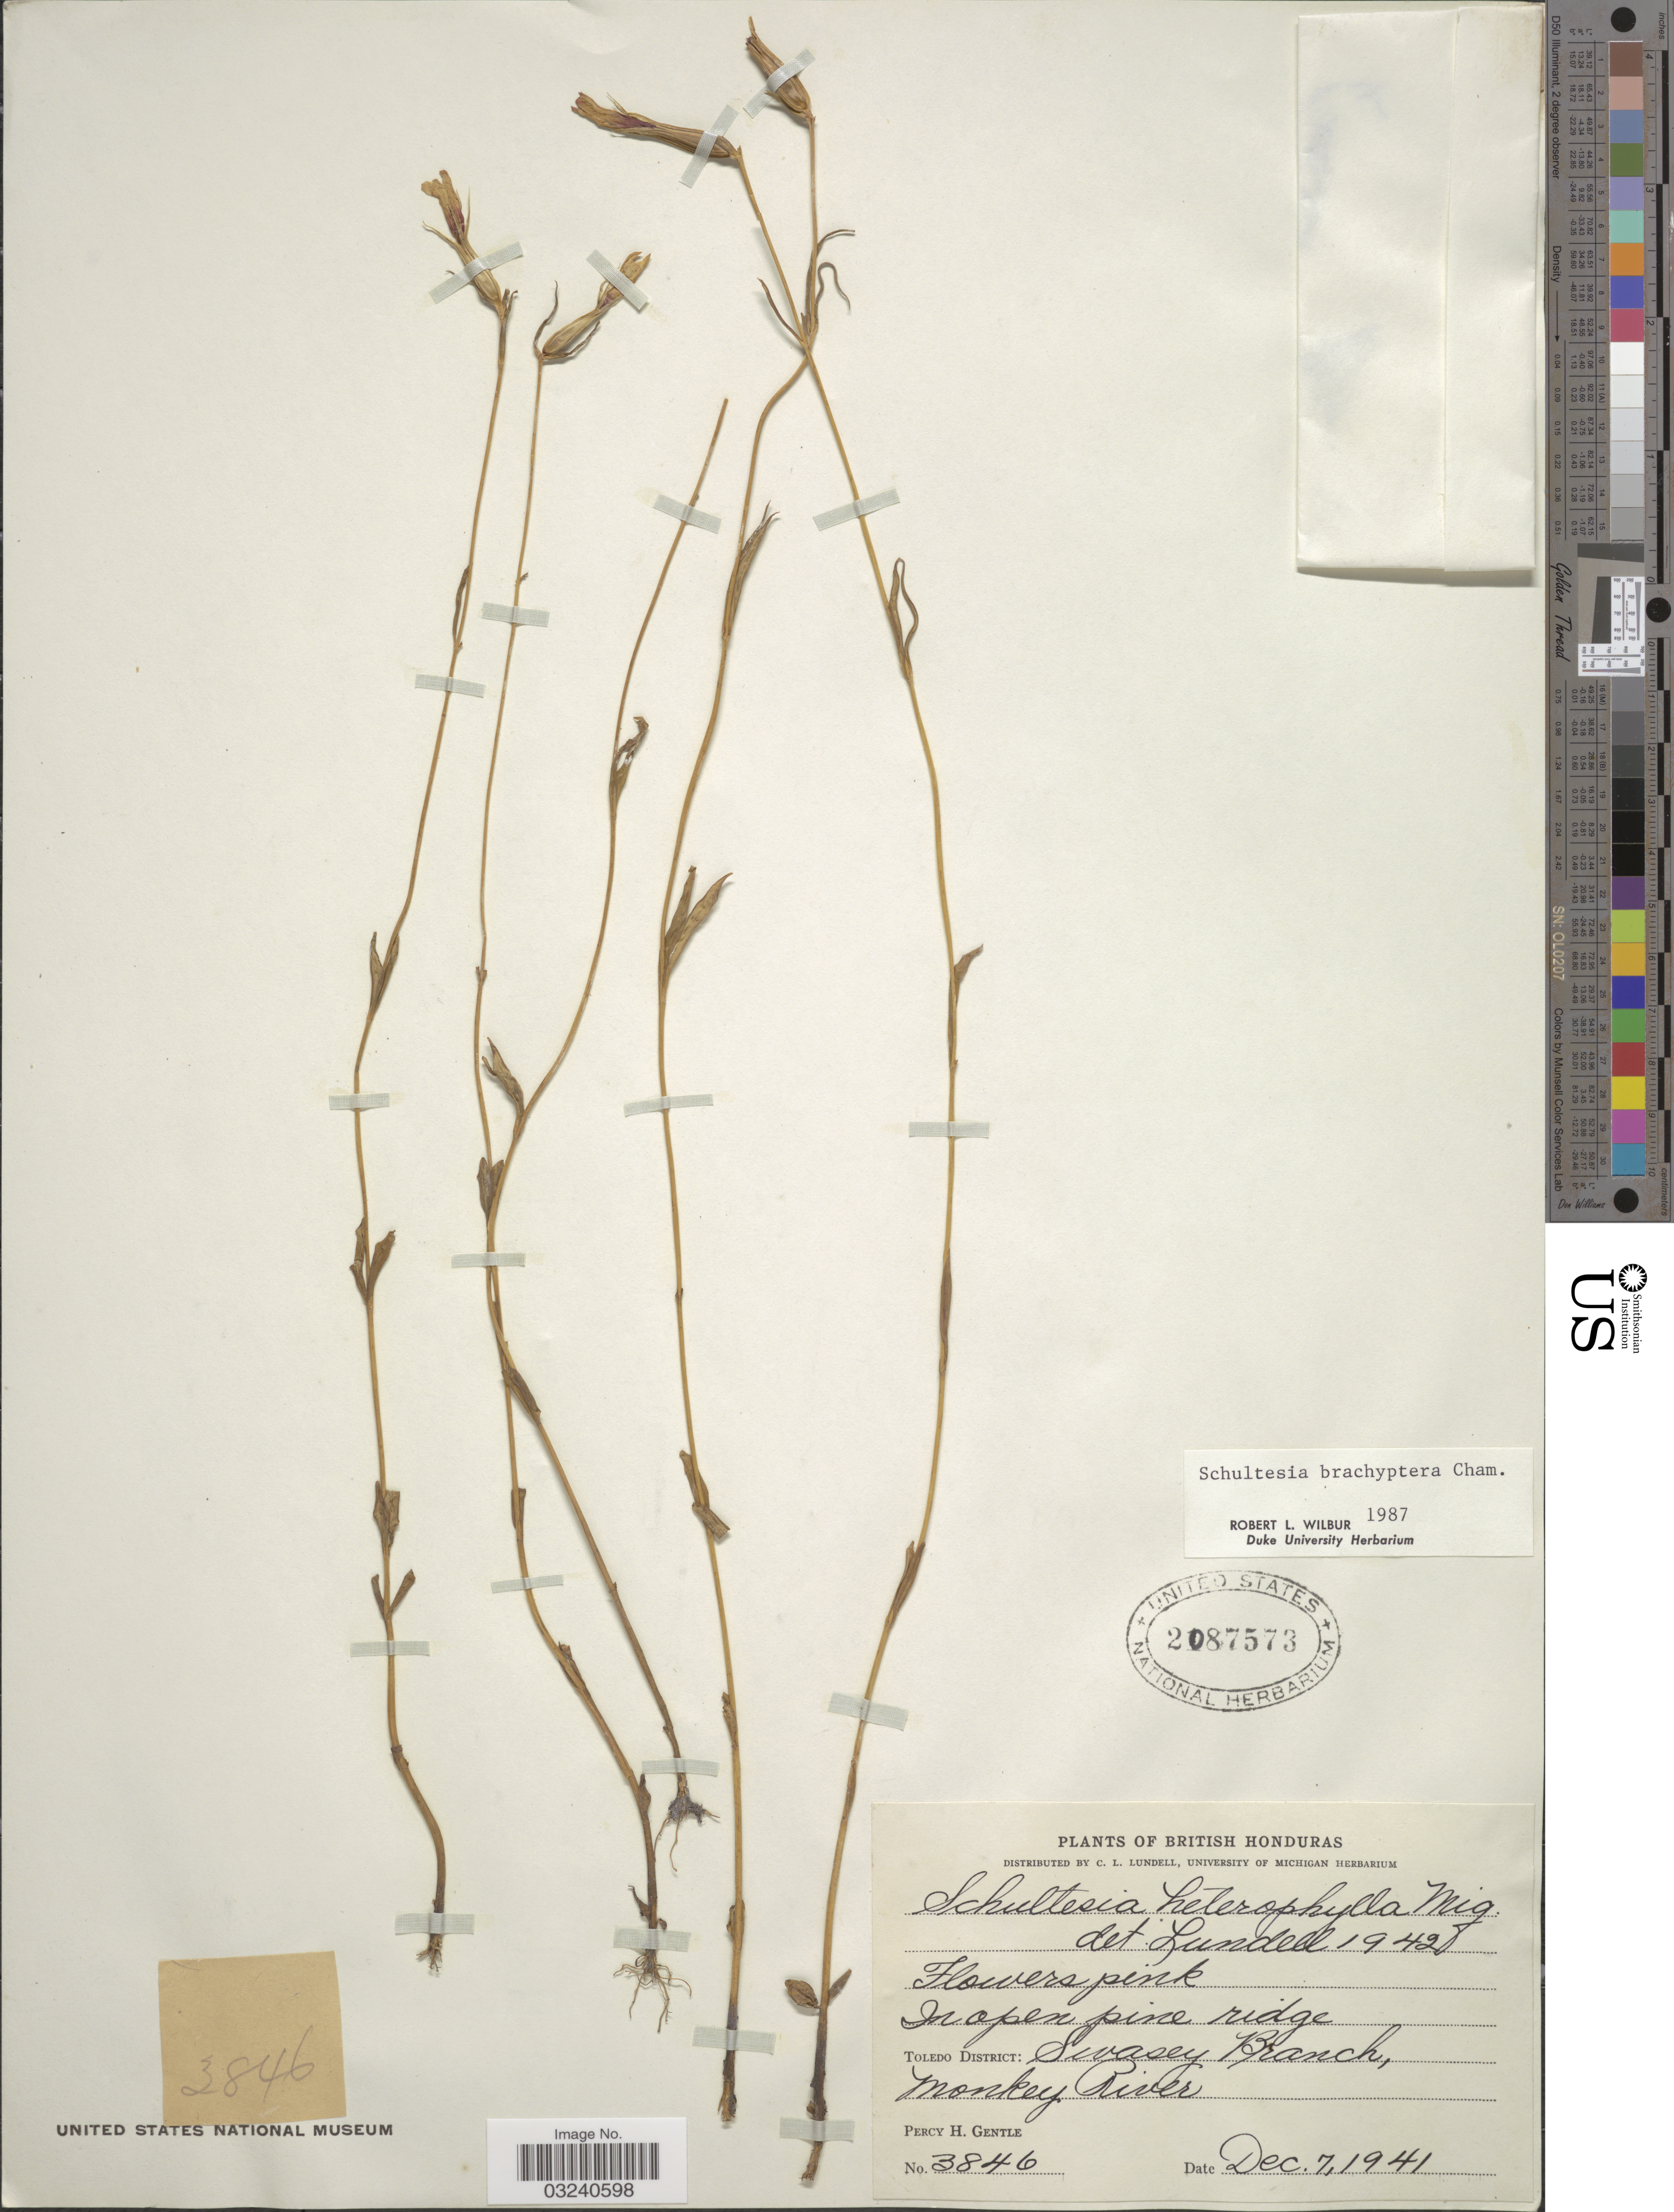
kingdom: Plantae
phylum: Tracheophyta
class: Magnoliopsida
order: Gentianales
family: Gentianaceae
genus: Schultesia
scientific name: Schultesia brachyptera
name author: Cham.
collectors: P. H. Gentle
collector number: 3846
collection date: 1941-12-07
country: Belize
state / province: Toledo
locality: British Honduras. Toledo District. Swasey Branch, Monkey River.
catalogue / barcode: US 2087573